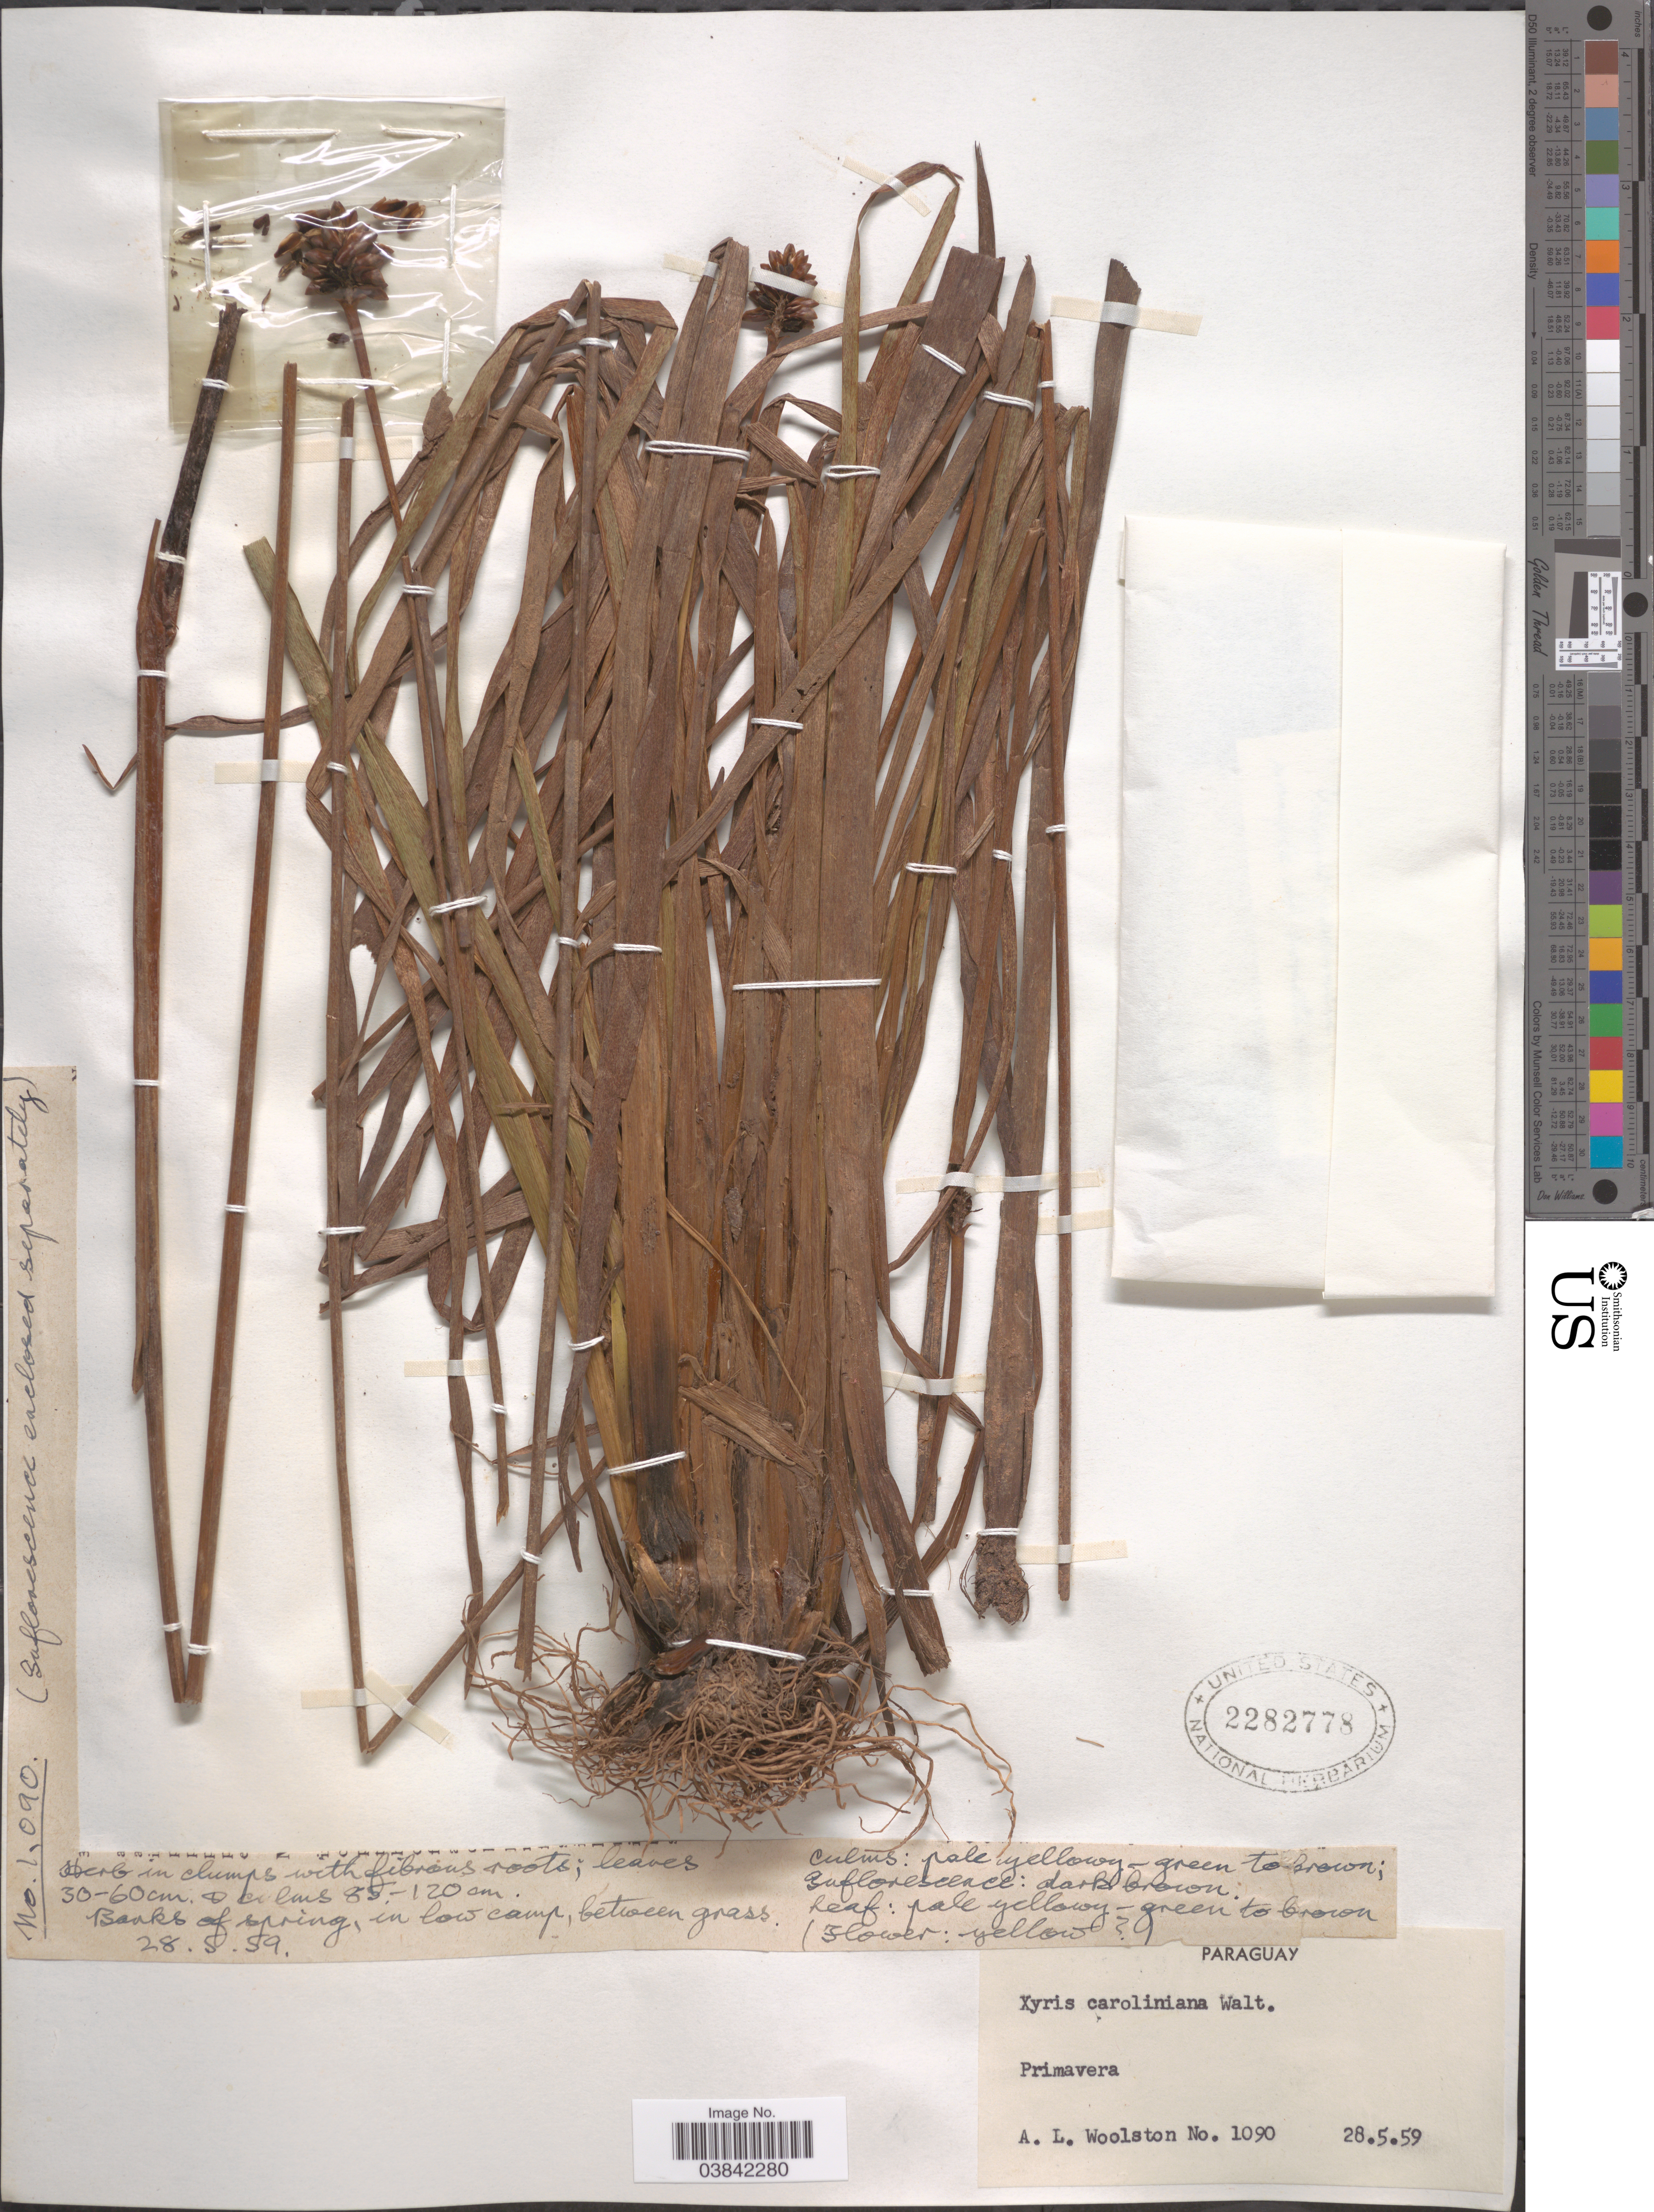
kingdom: Plantae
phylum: Tracheophyta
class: Liliopsida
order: Poales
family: Xyridaceae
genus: Xyris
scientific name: Xyris laxifolia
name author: Mart.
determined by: Strong, Mark T., (BOT), Smithsonian Institution - National Museum of Natural History (UNITED STATES)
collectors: A. Woolston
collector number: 1090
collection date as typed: Transcribed d/m/y: 28/5/59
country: Paraguay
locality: Primavera.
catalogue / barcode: US 2282778